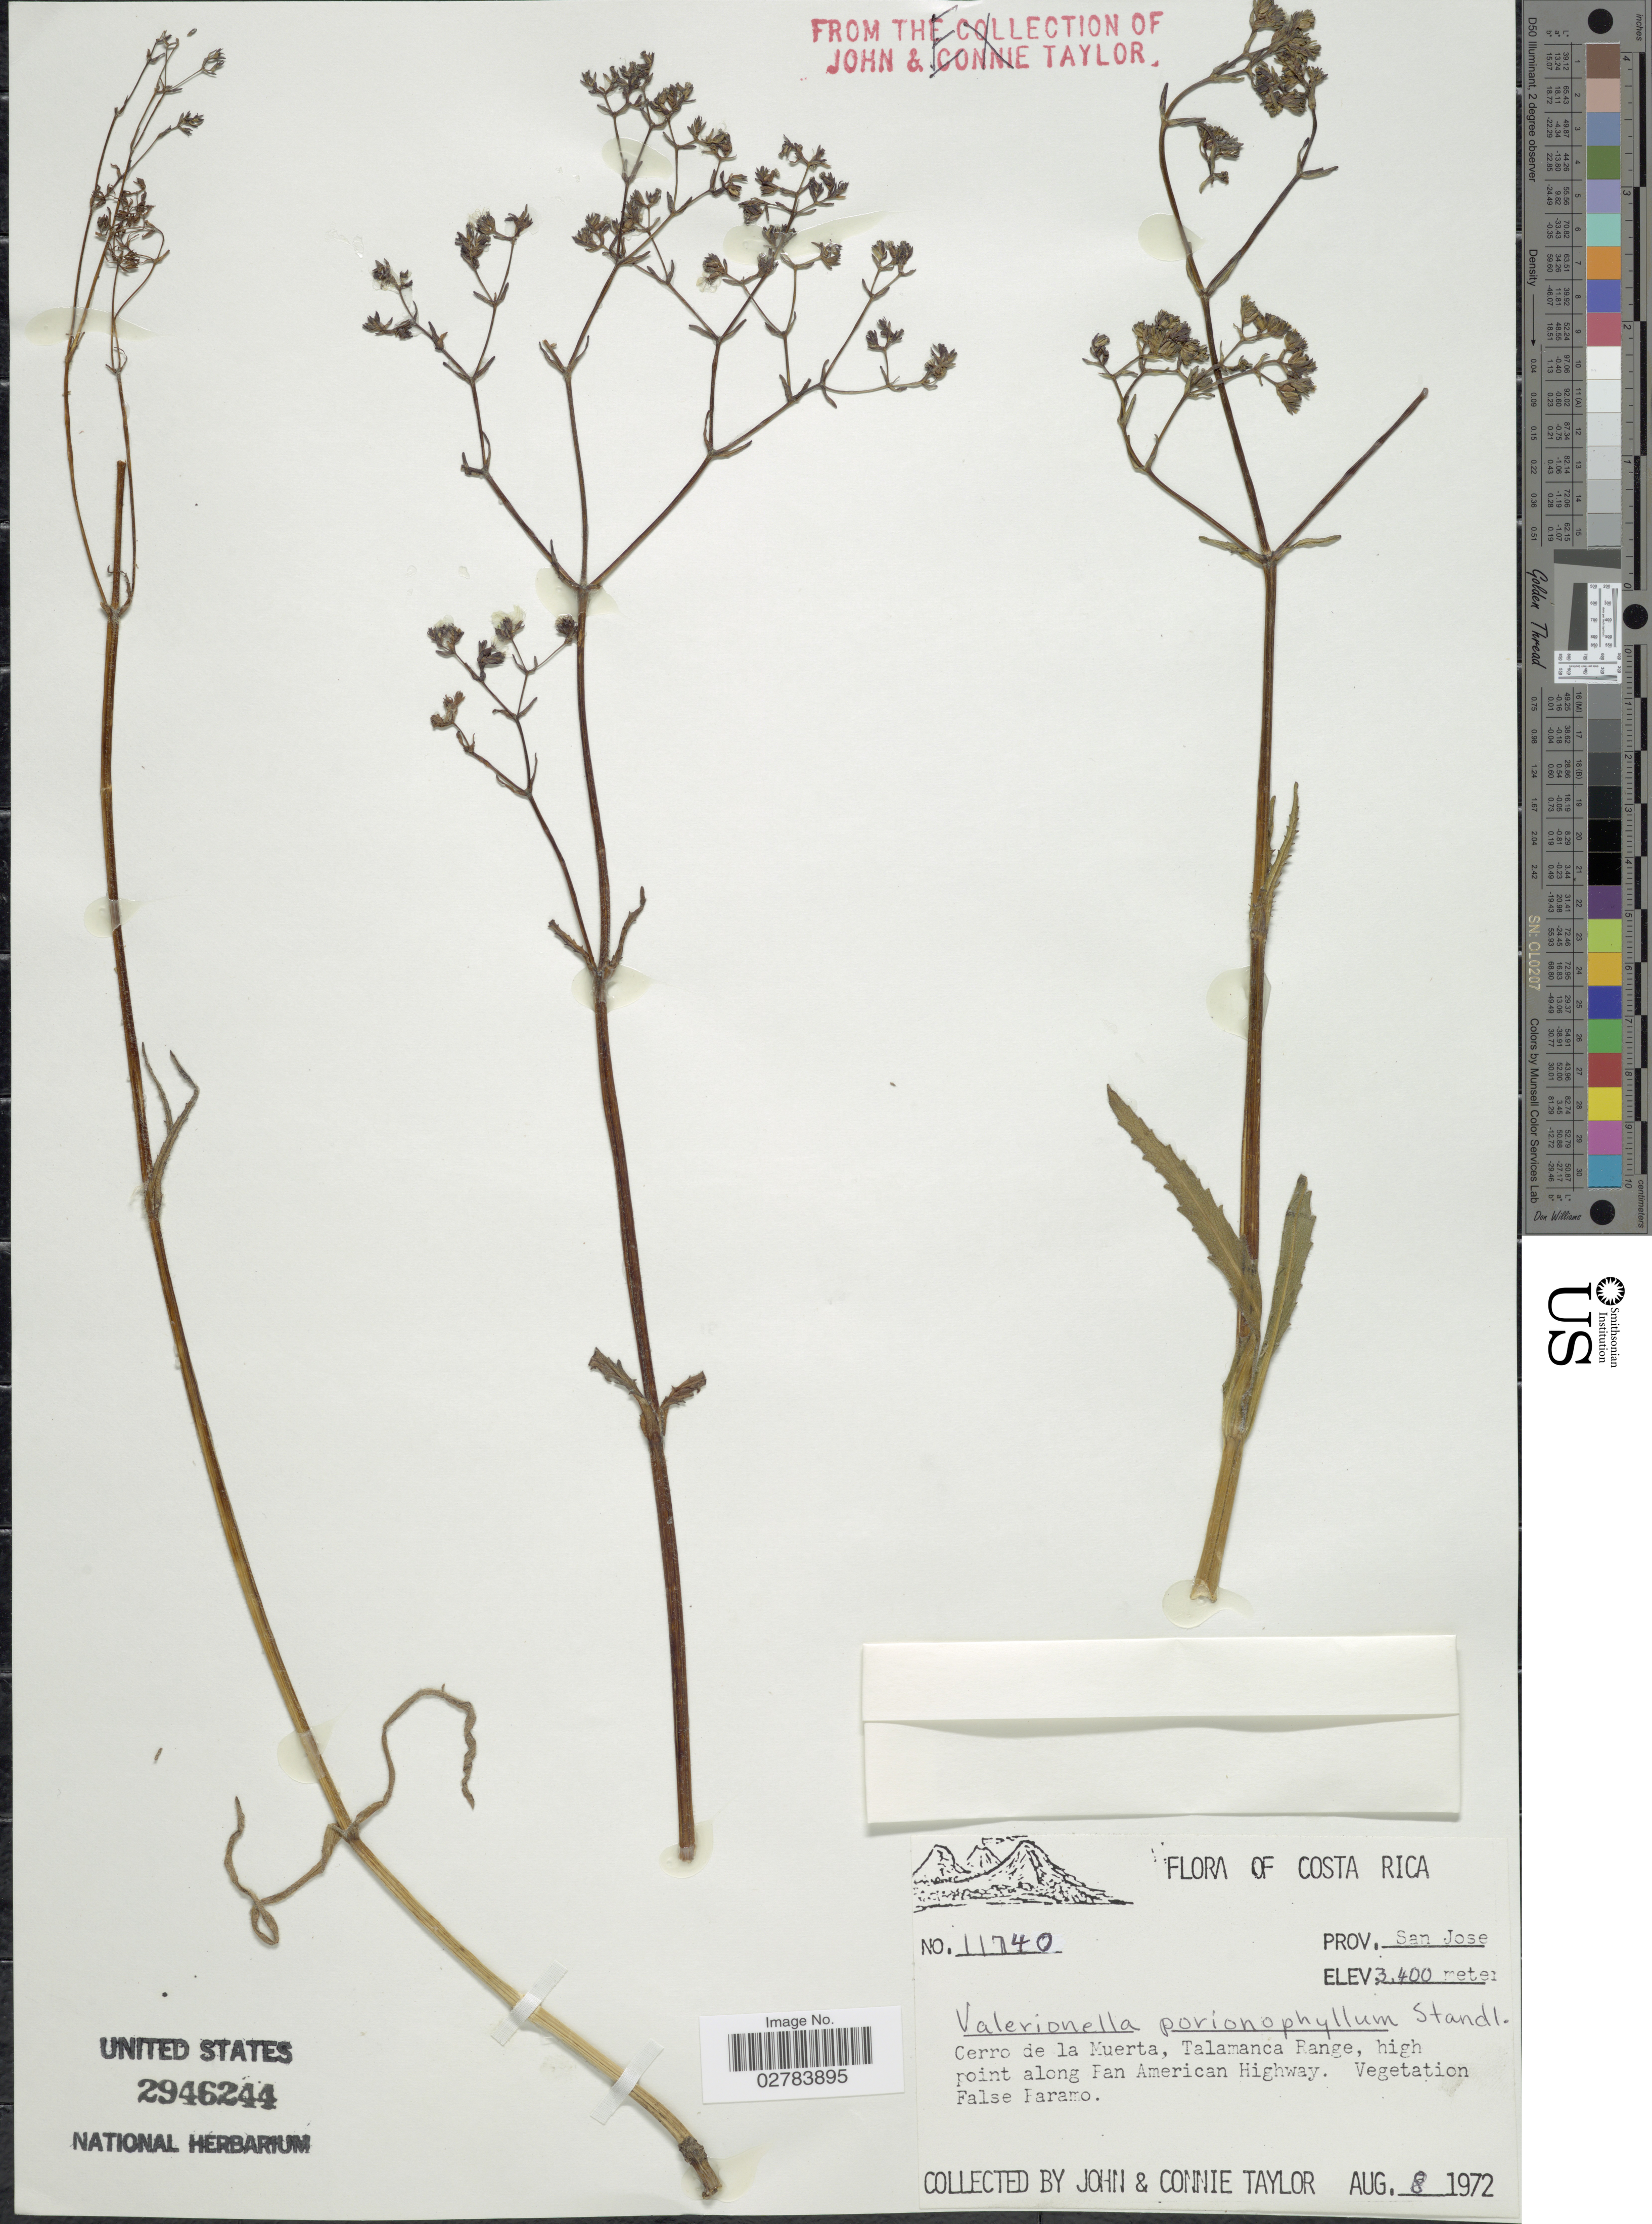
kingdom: Plantae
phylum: Tracheophyta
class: Magnoliopsida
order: Dipsacales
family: Caprifoliaceae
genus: Valeriana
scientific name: Valeriana prionophylla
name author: Standl.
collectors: J. Taylor & C. Taylor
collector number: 11740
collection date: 1972-08-08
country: Costa Rica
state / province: San José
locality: Cerro de la Muerte, Talamanca Range, high point along Pan American Highway.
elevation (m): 3400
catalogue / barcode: US 2946244